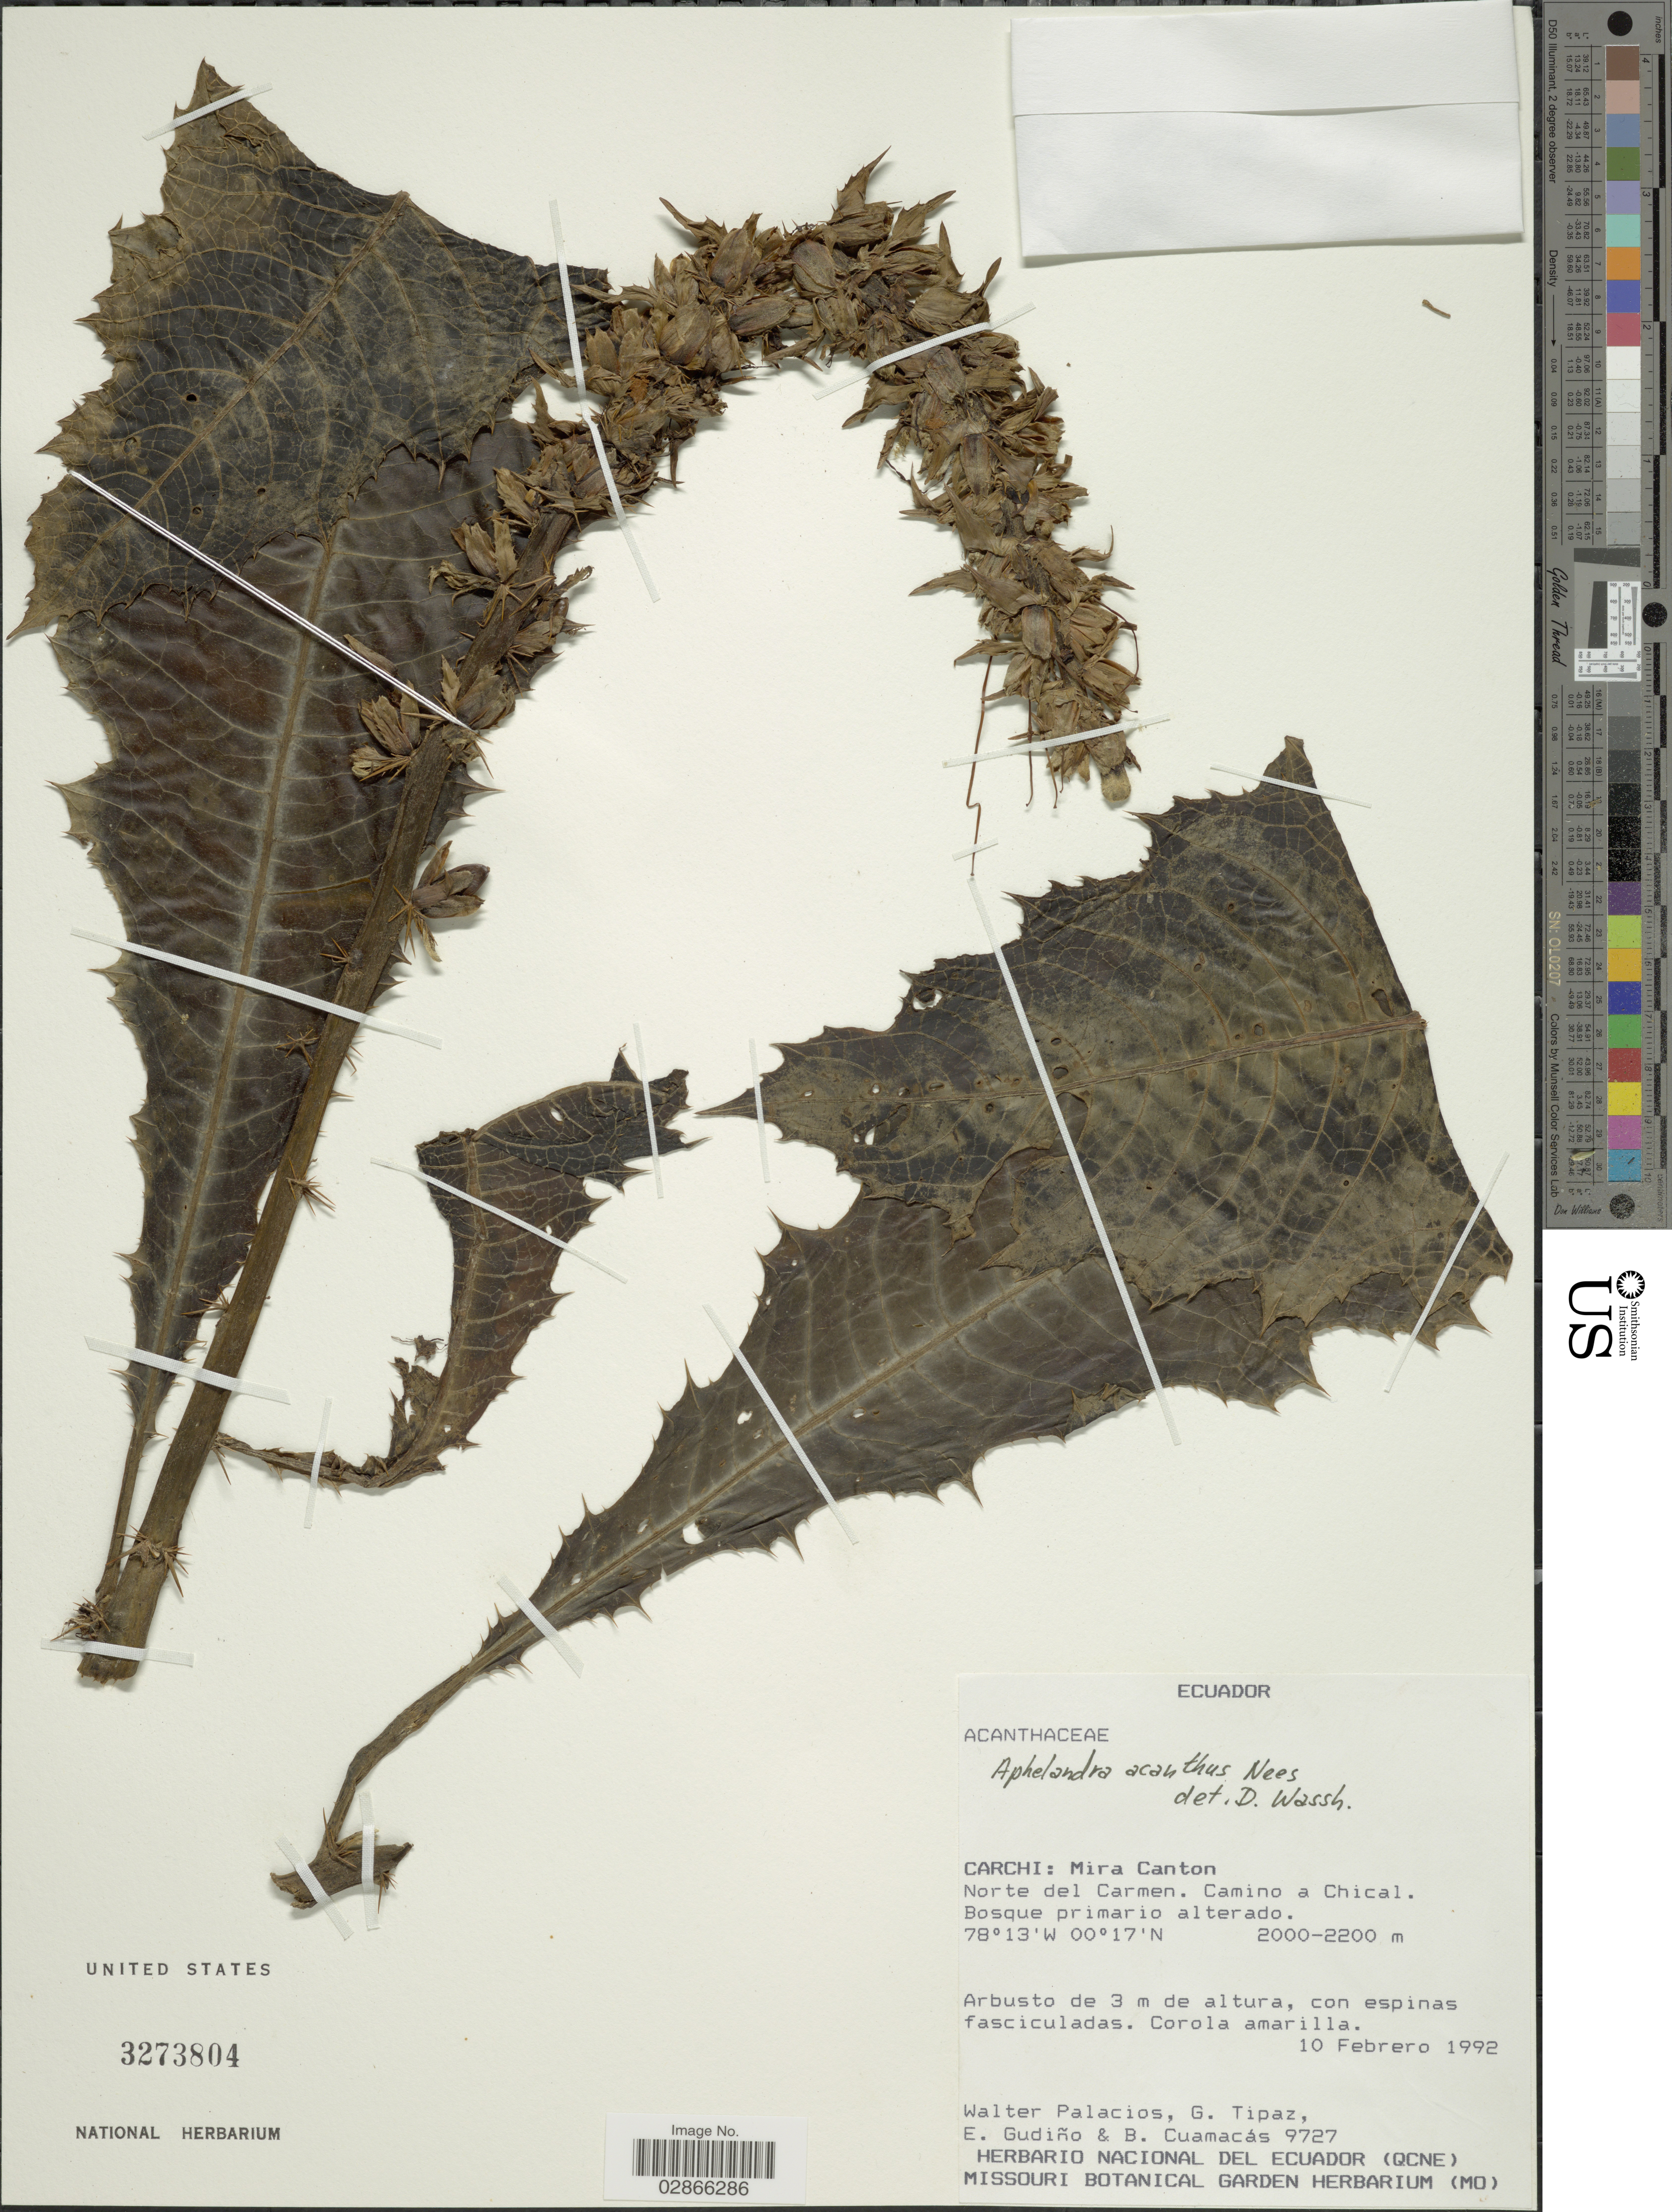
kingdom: Plantae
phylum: Tracheophyta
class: Magnoliopsida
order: Lamiales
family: Acanthaceae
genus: Aphelandra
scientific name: Aphelandra acanthus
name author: Nees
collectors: W. Palacios, G. Tipaz, E. Gudiño & B. Cuamacas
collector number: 9727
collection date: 1992-02-10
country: Ecuador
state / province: Carchi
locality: Mira Canton. Norte del Carmen. Camino a Chical.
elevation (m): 2000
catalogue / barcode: US 3273804